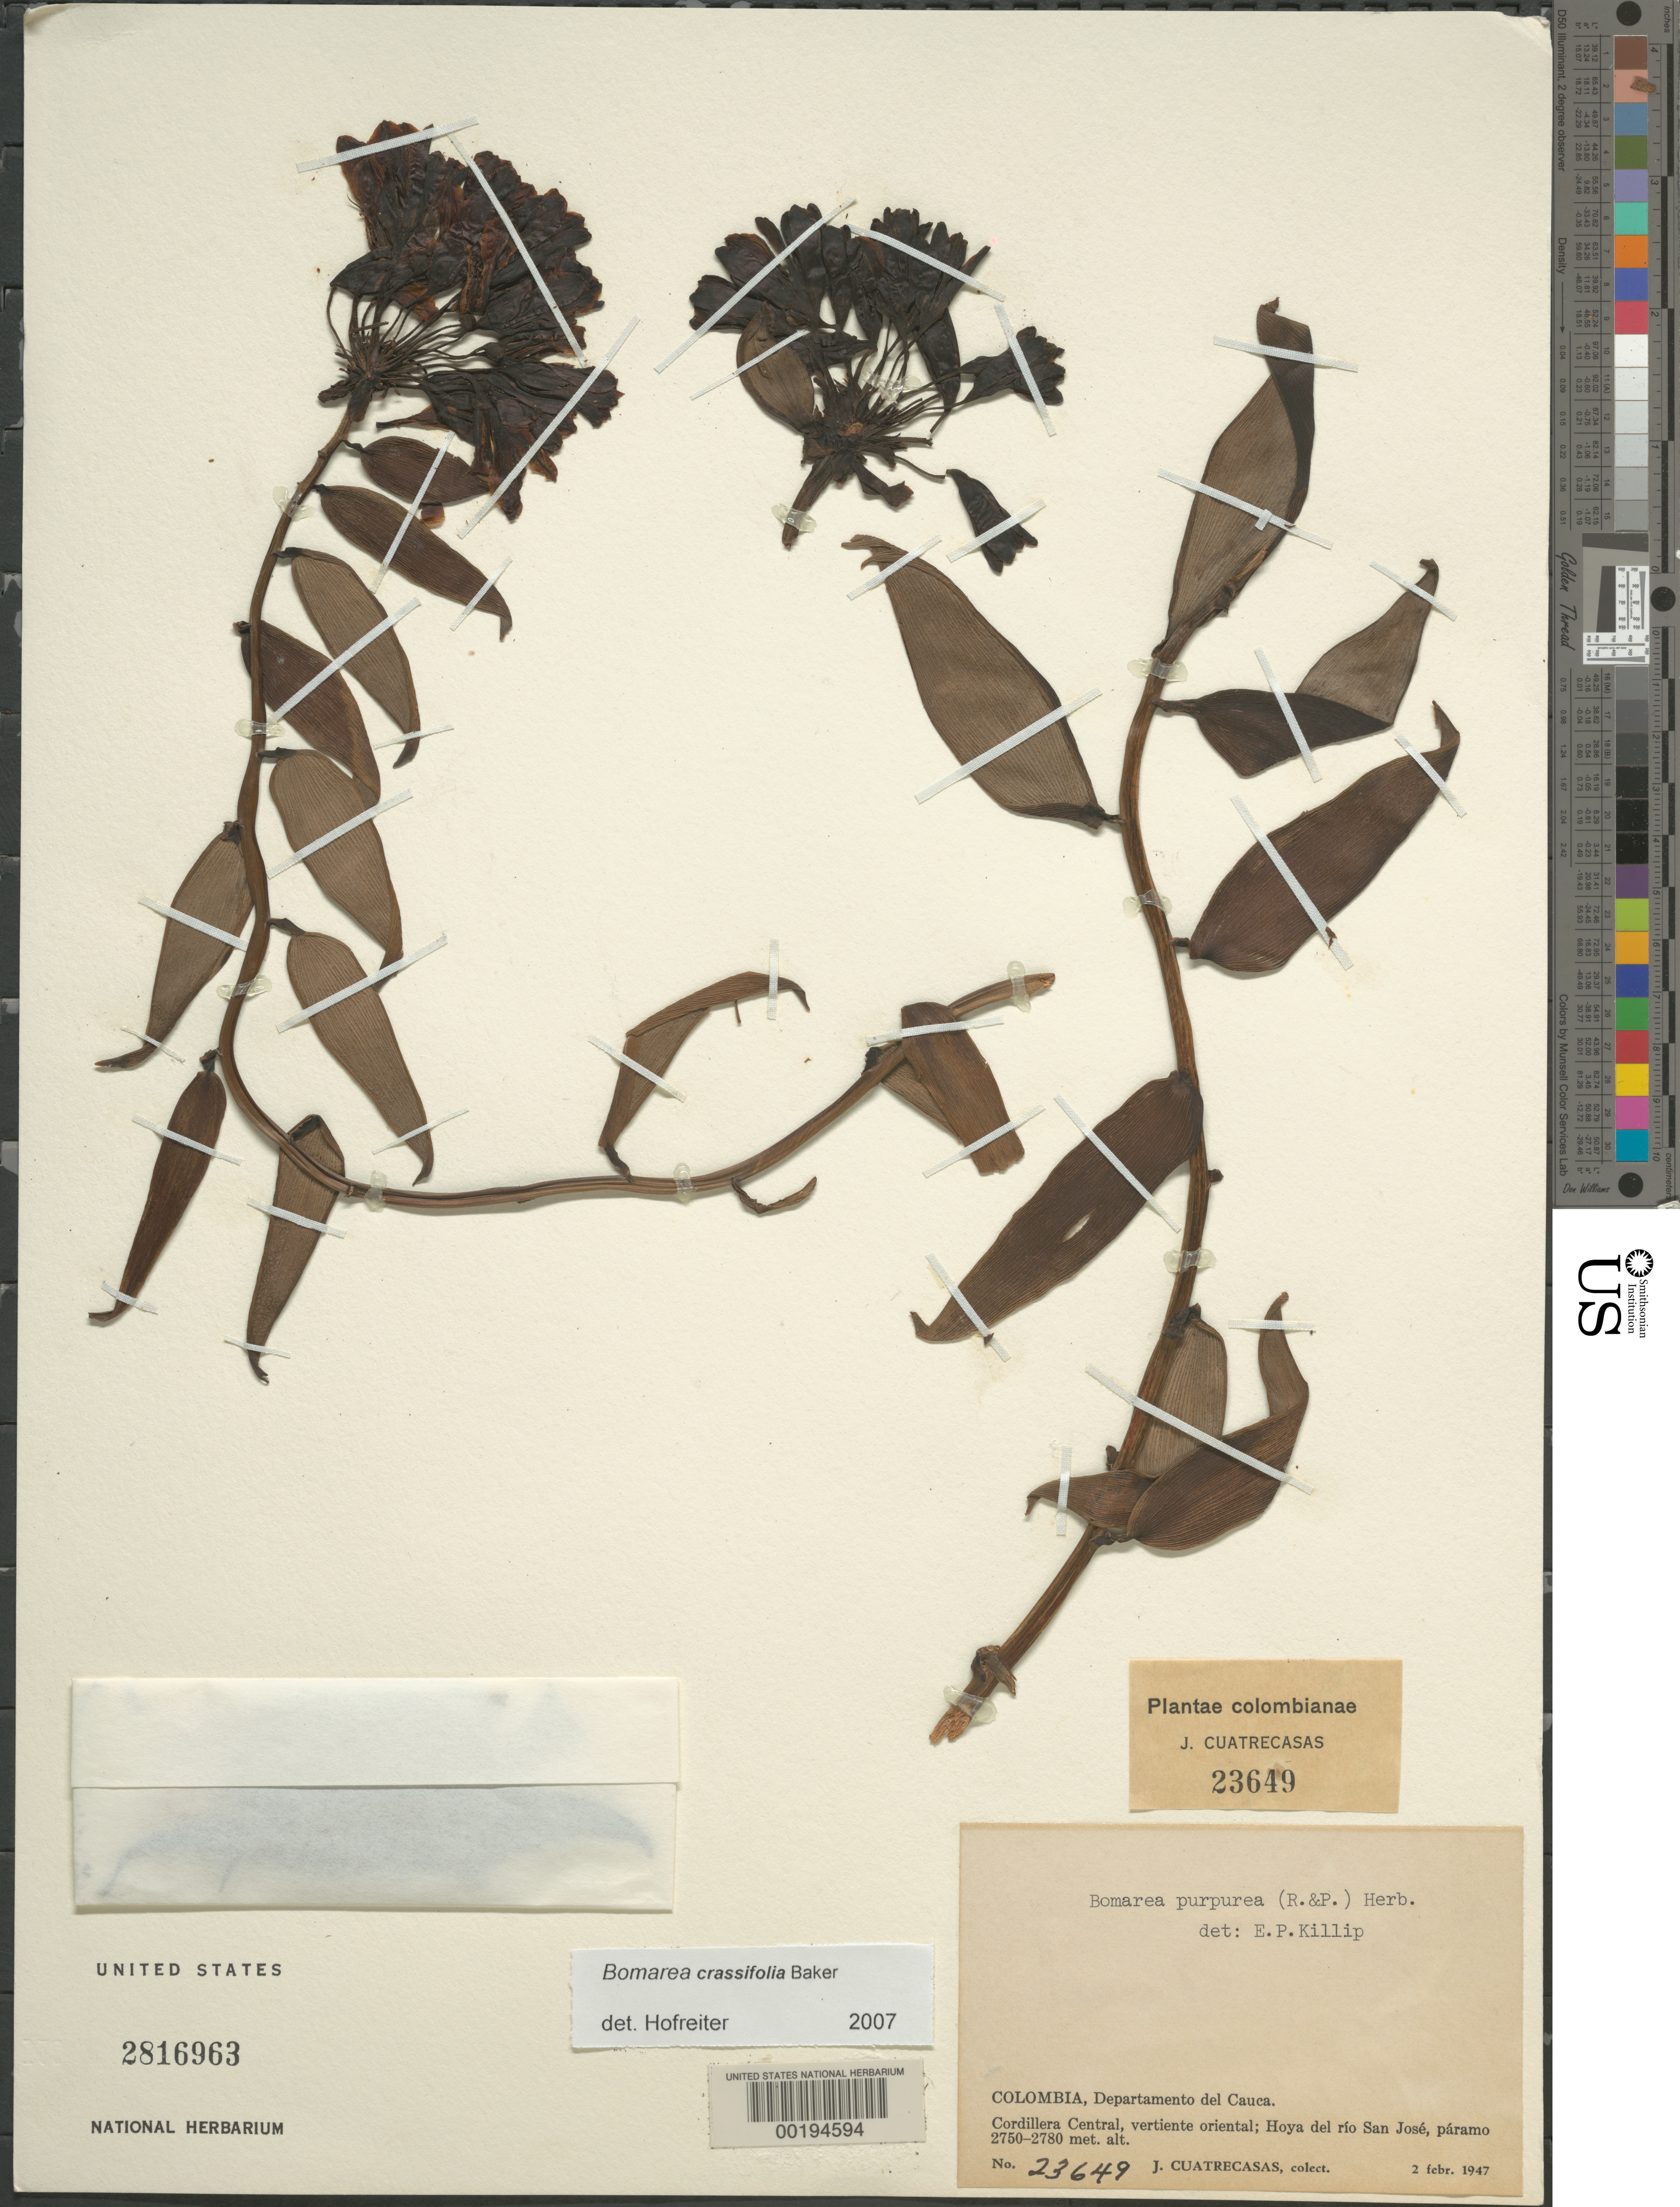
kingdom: Plantae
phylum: Tracheophyta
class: Liliopsida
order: Liliales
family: Alstroemeriaceae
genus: Bomarea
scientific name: Bomarea purpurea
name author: (Ruiz & Pav.) Herb.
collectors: J. Cuatrecasas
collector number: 23649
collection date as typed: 02 Feb 1947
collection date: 1947-02-02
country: Colombia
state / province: Cauca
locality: Cordiller Central, E slope; Valley of Rio San Jose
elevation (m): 2750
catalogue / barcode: US 2816963